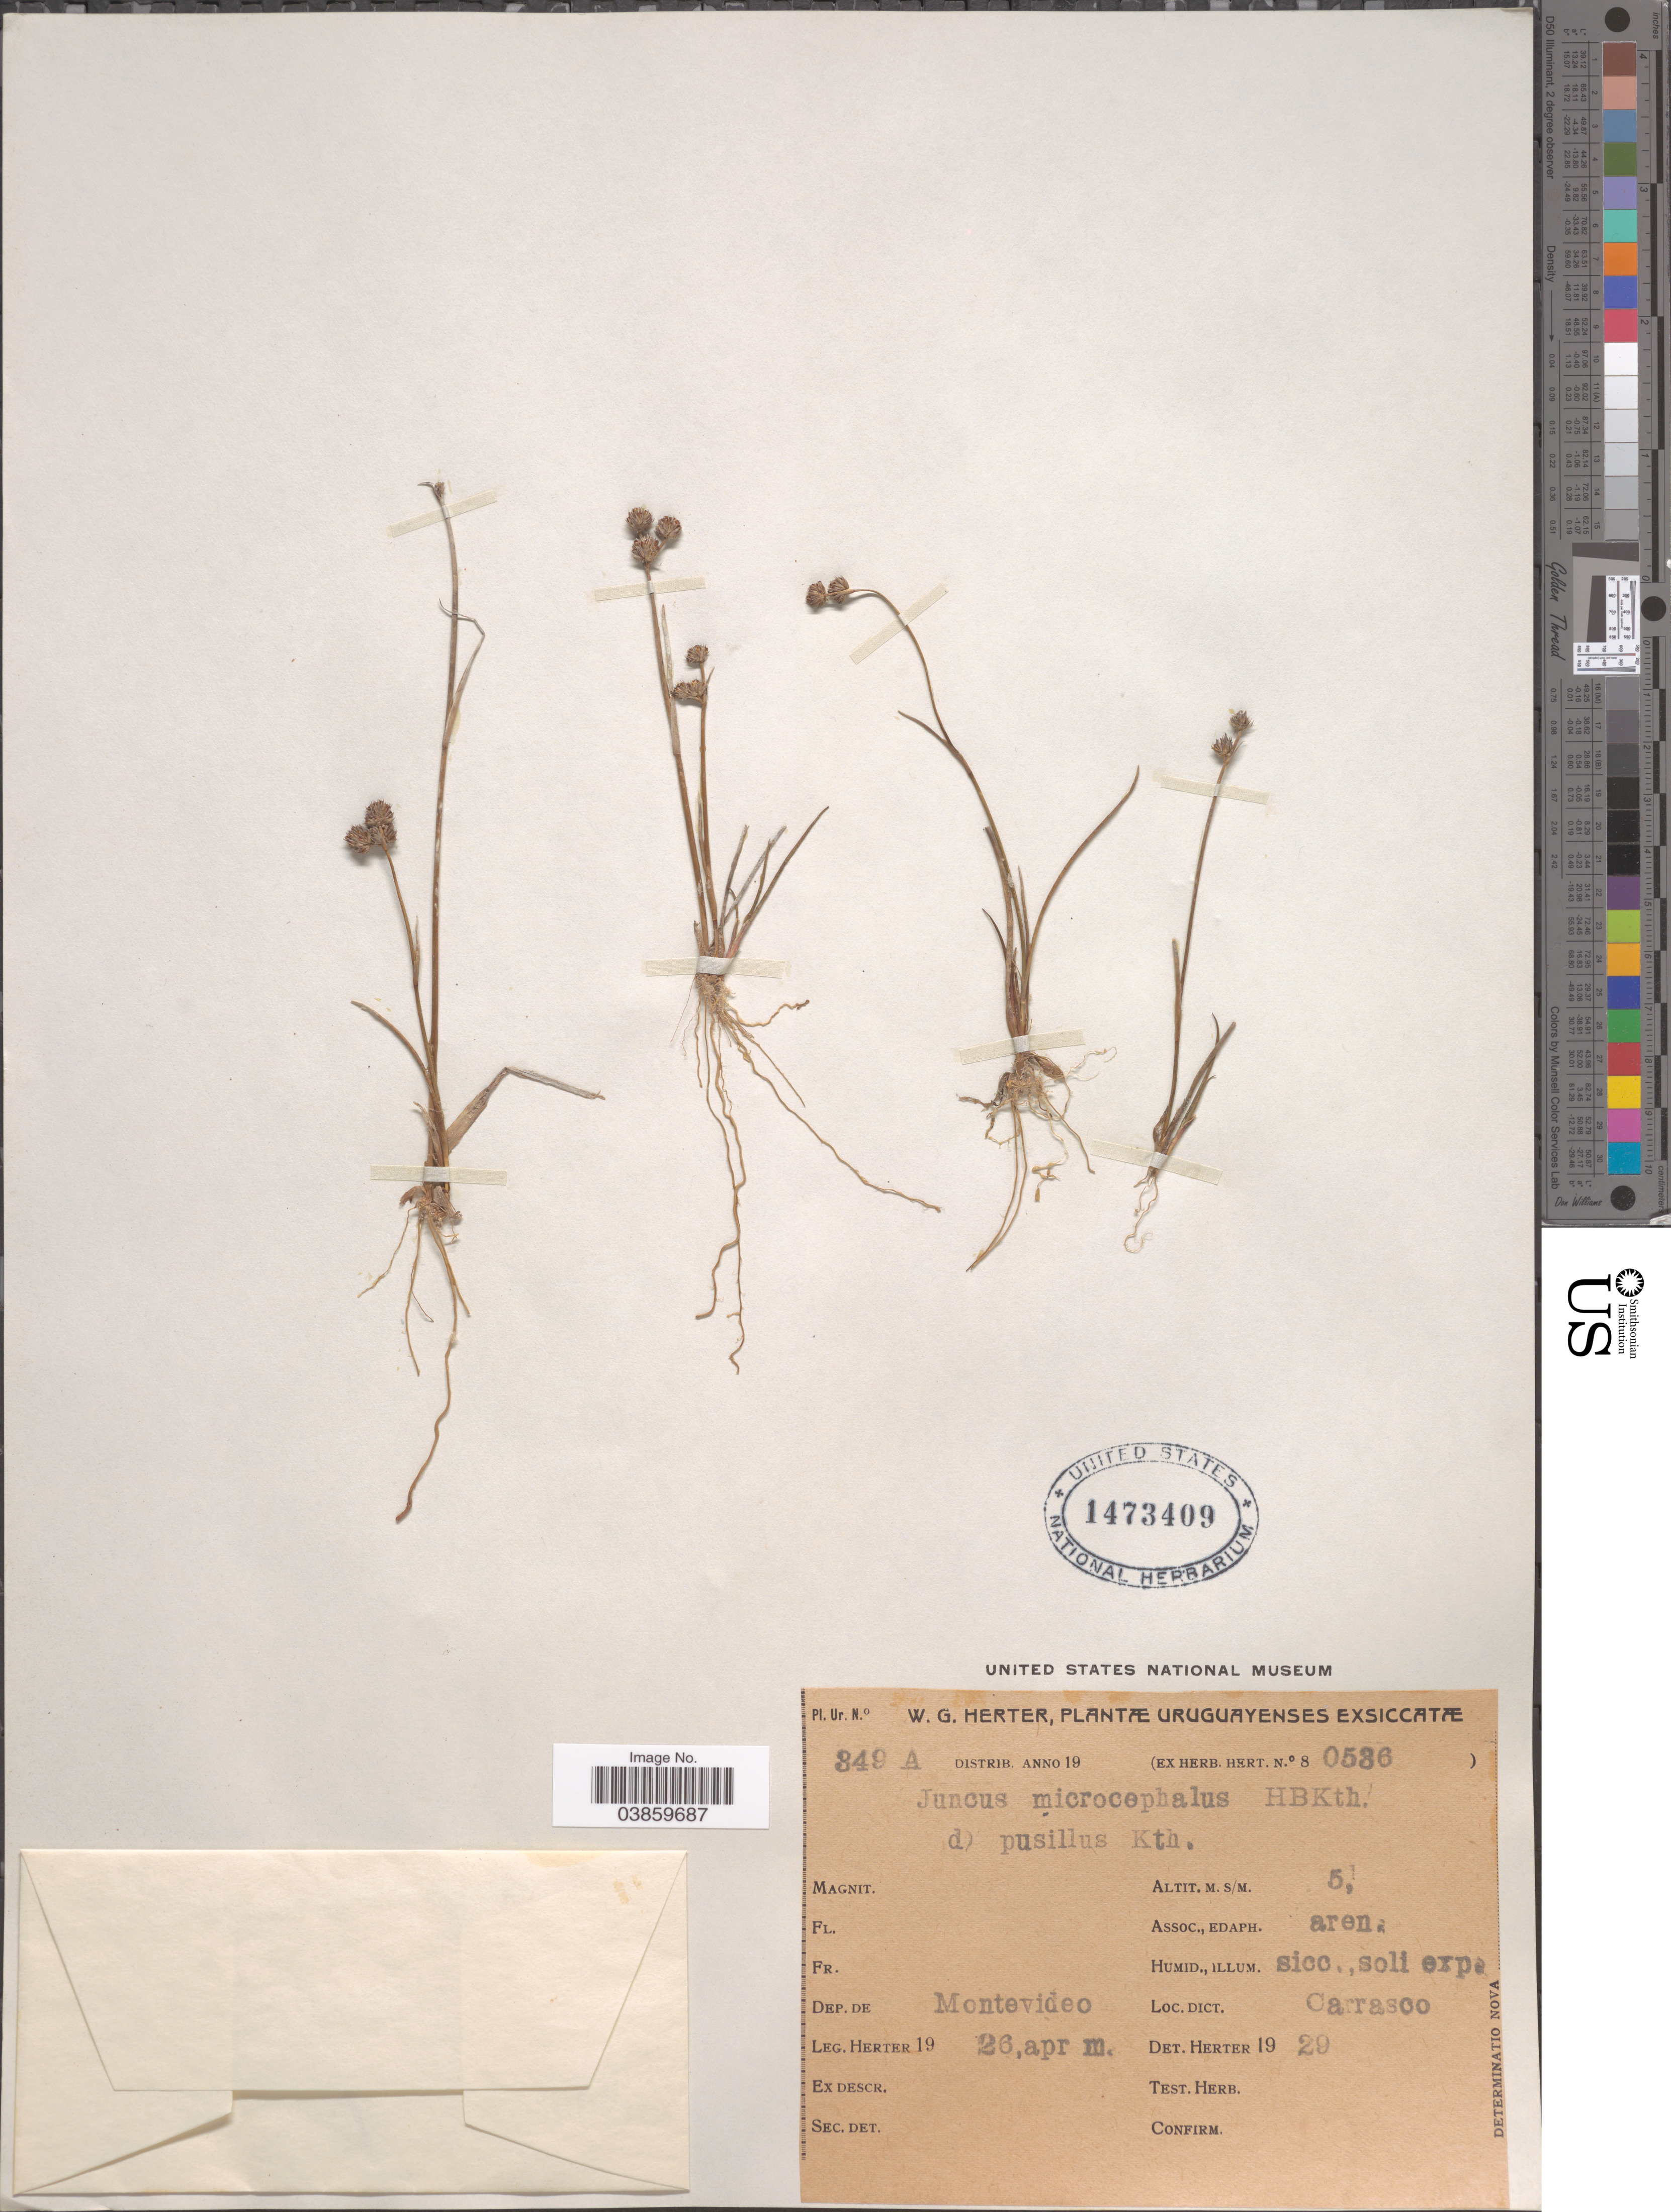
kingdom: Plantae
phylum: Tracheophyta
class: Liliopsida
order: Poales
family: Juncaceae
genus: Juncus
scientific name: Juncus microcephalus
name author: Kunth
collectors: W. G. Herter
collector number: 349A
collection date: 1926-04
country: Uruguay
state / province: Montevideo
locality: Dep. de Montevideo. Carrasco.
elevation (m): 5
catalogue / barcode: US 1473409